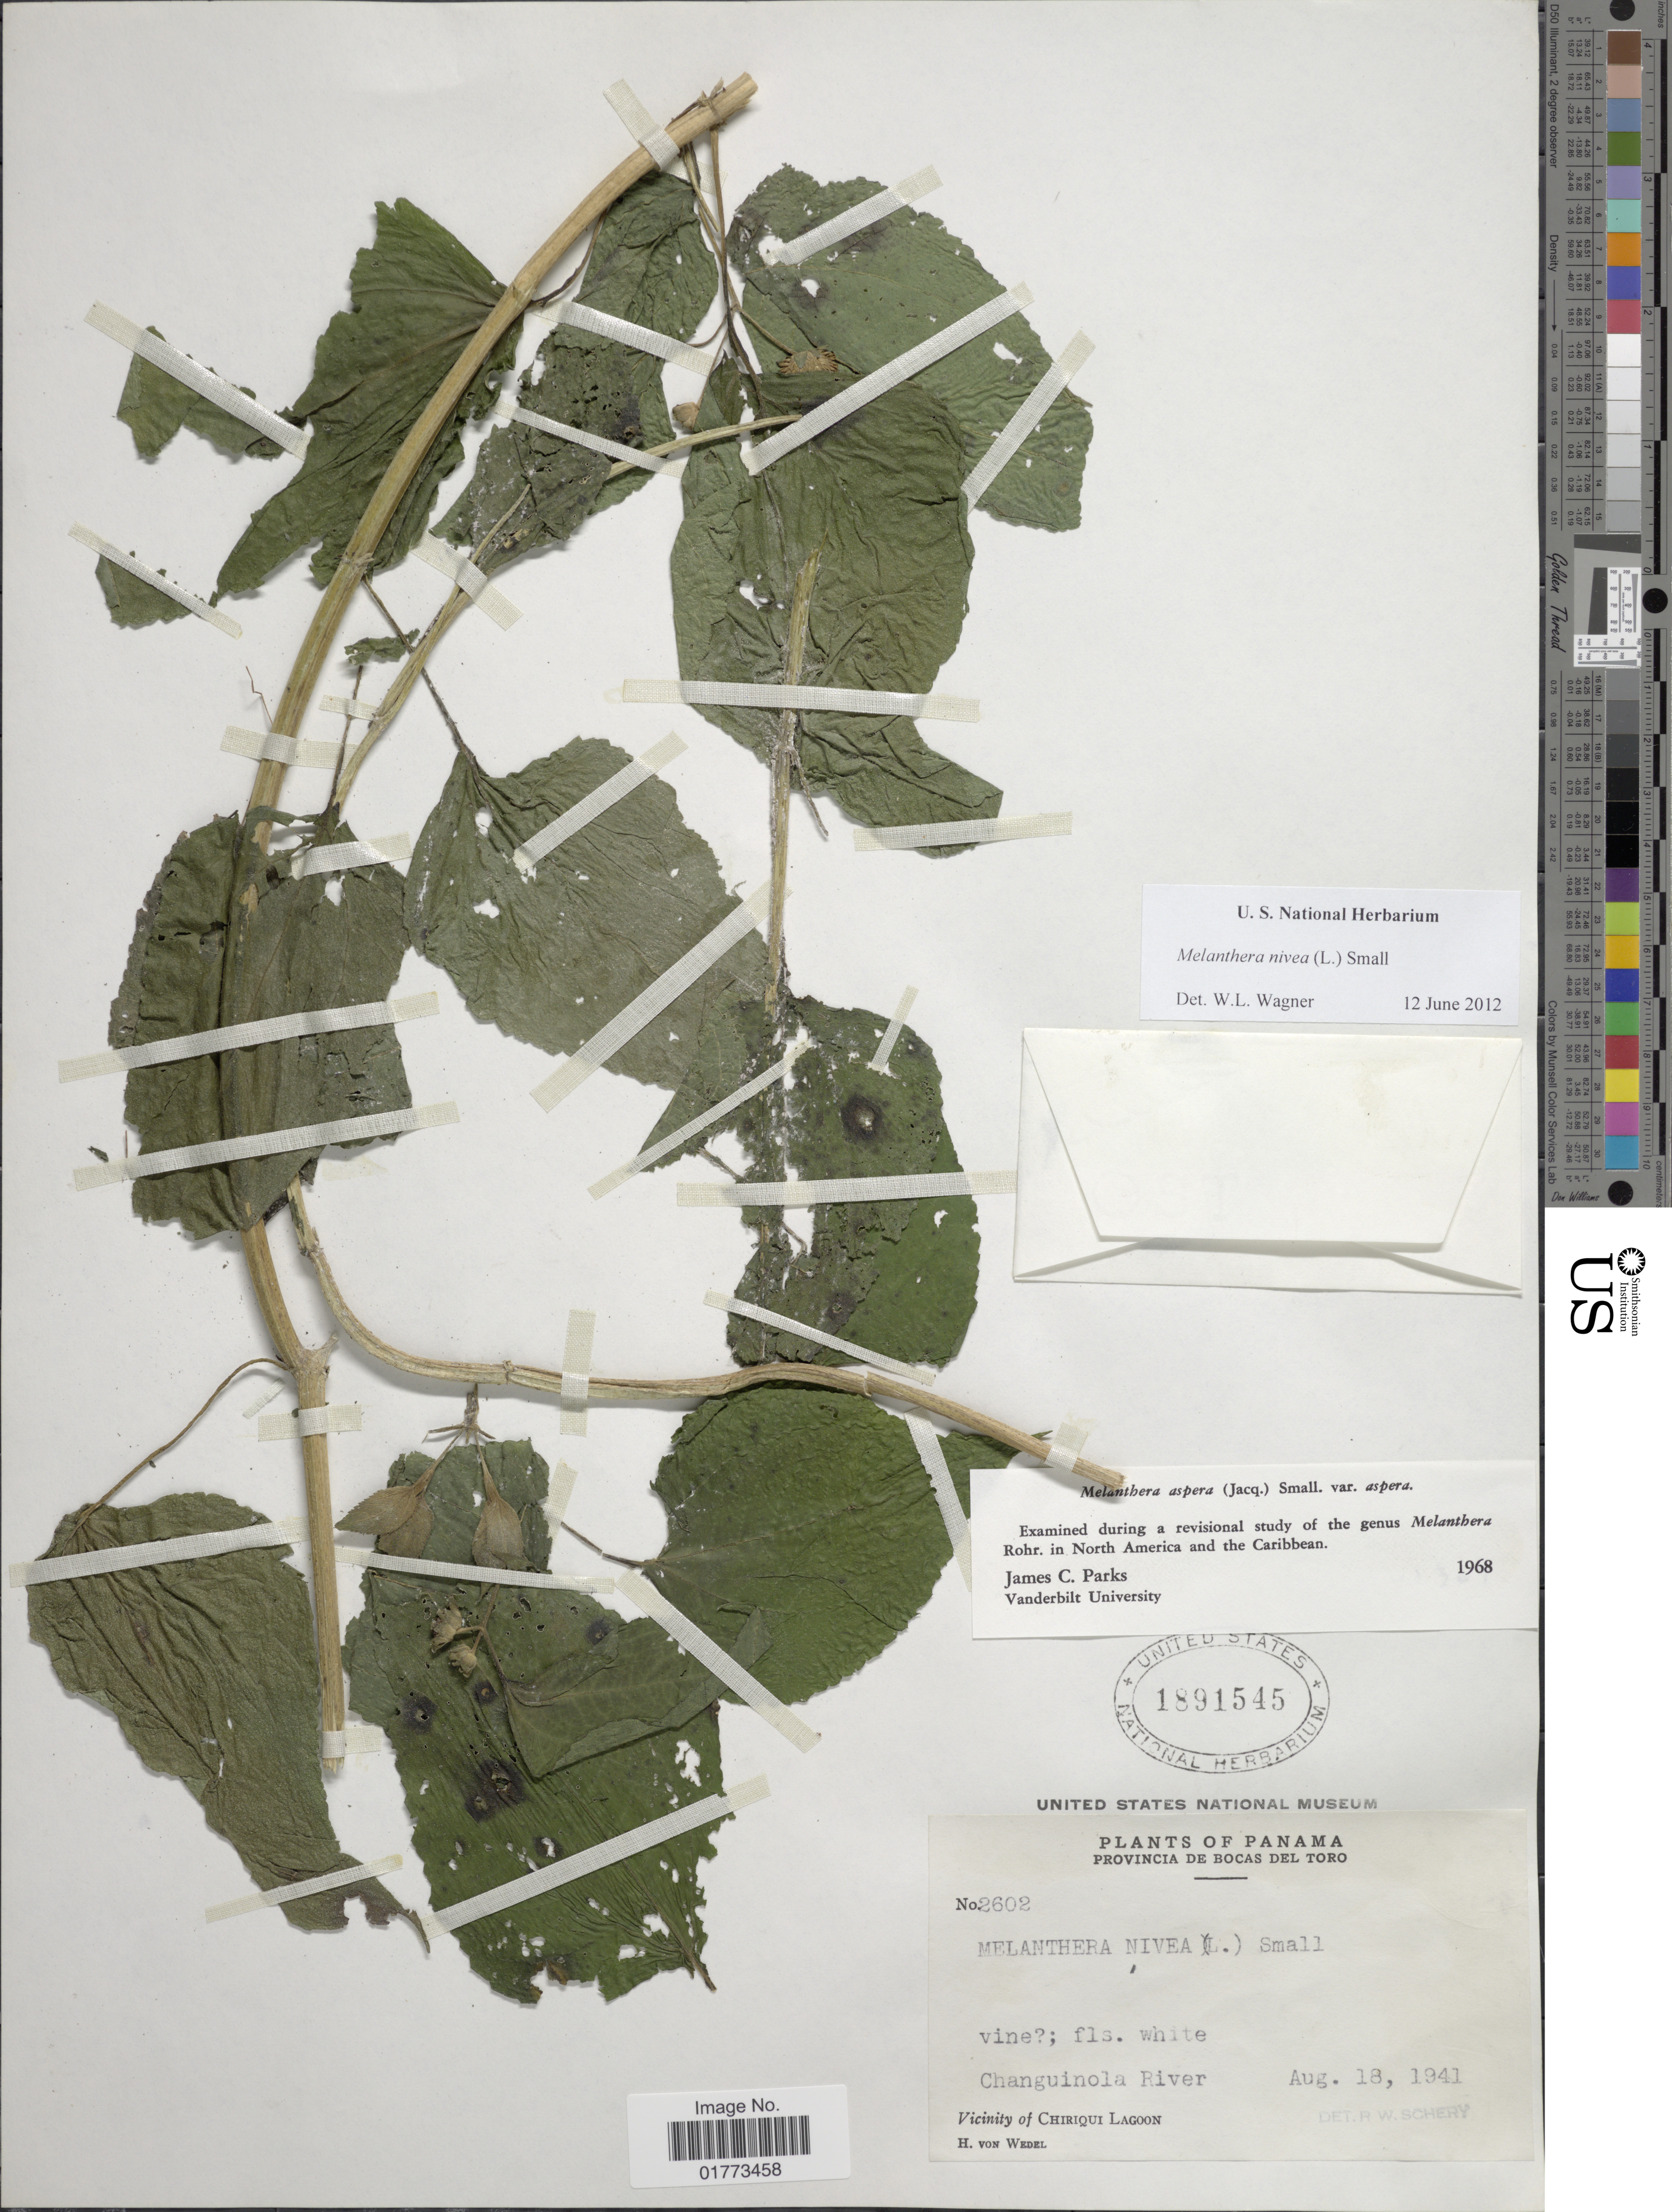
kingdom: Plantae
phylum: Tracheophyta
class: Magnoliopsida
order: Asterales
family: Asteraceae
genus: Melanthera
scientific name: Melanthera nivea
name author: (L.) Small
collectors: H. von Wedel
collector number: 2602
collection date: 1941-08-18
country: Panama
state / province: Bocas del Toro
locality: Changuinola River, Vicinity of Chiriqui Lagoon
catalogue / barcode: US 1891545